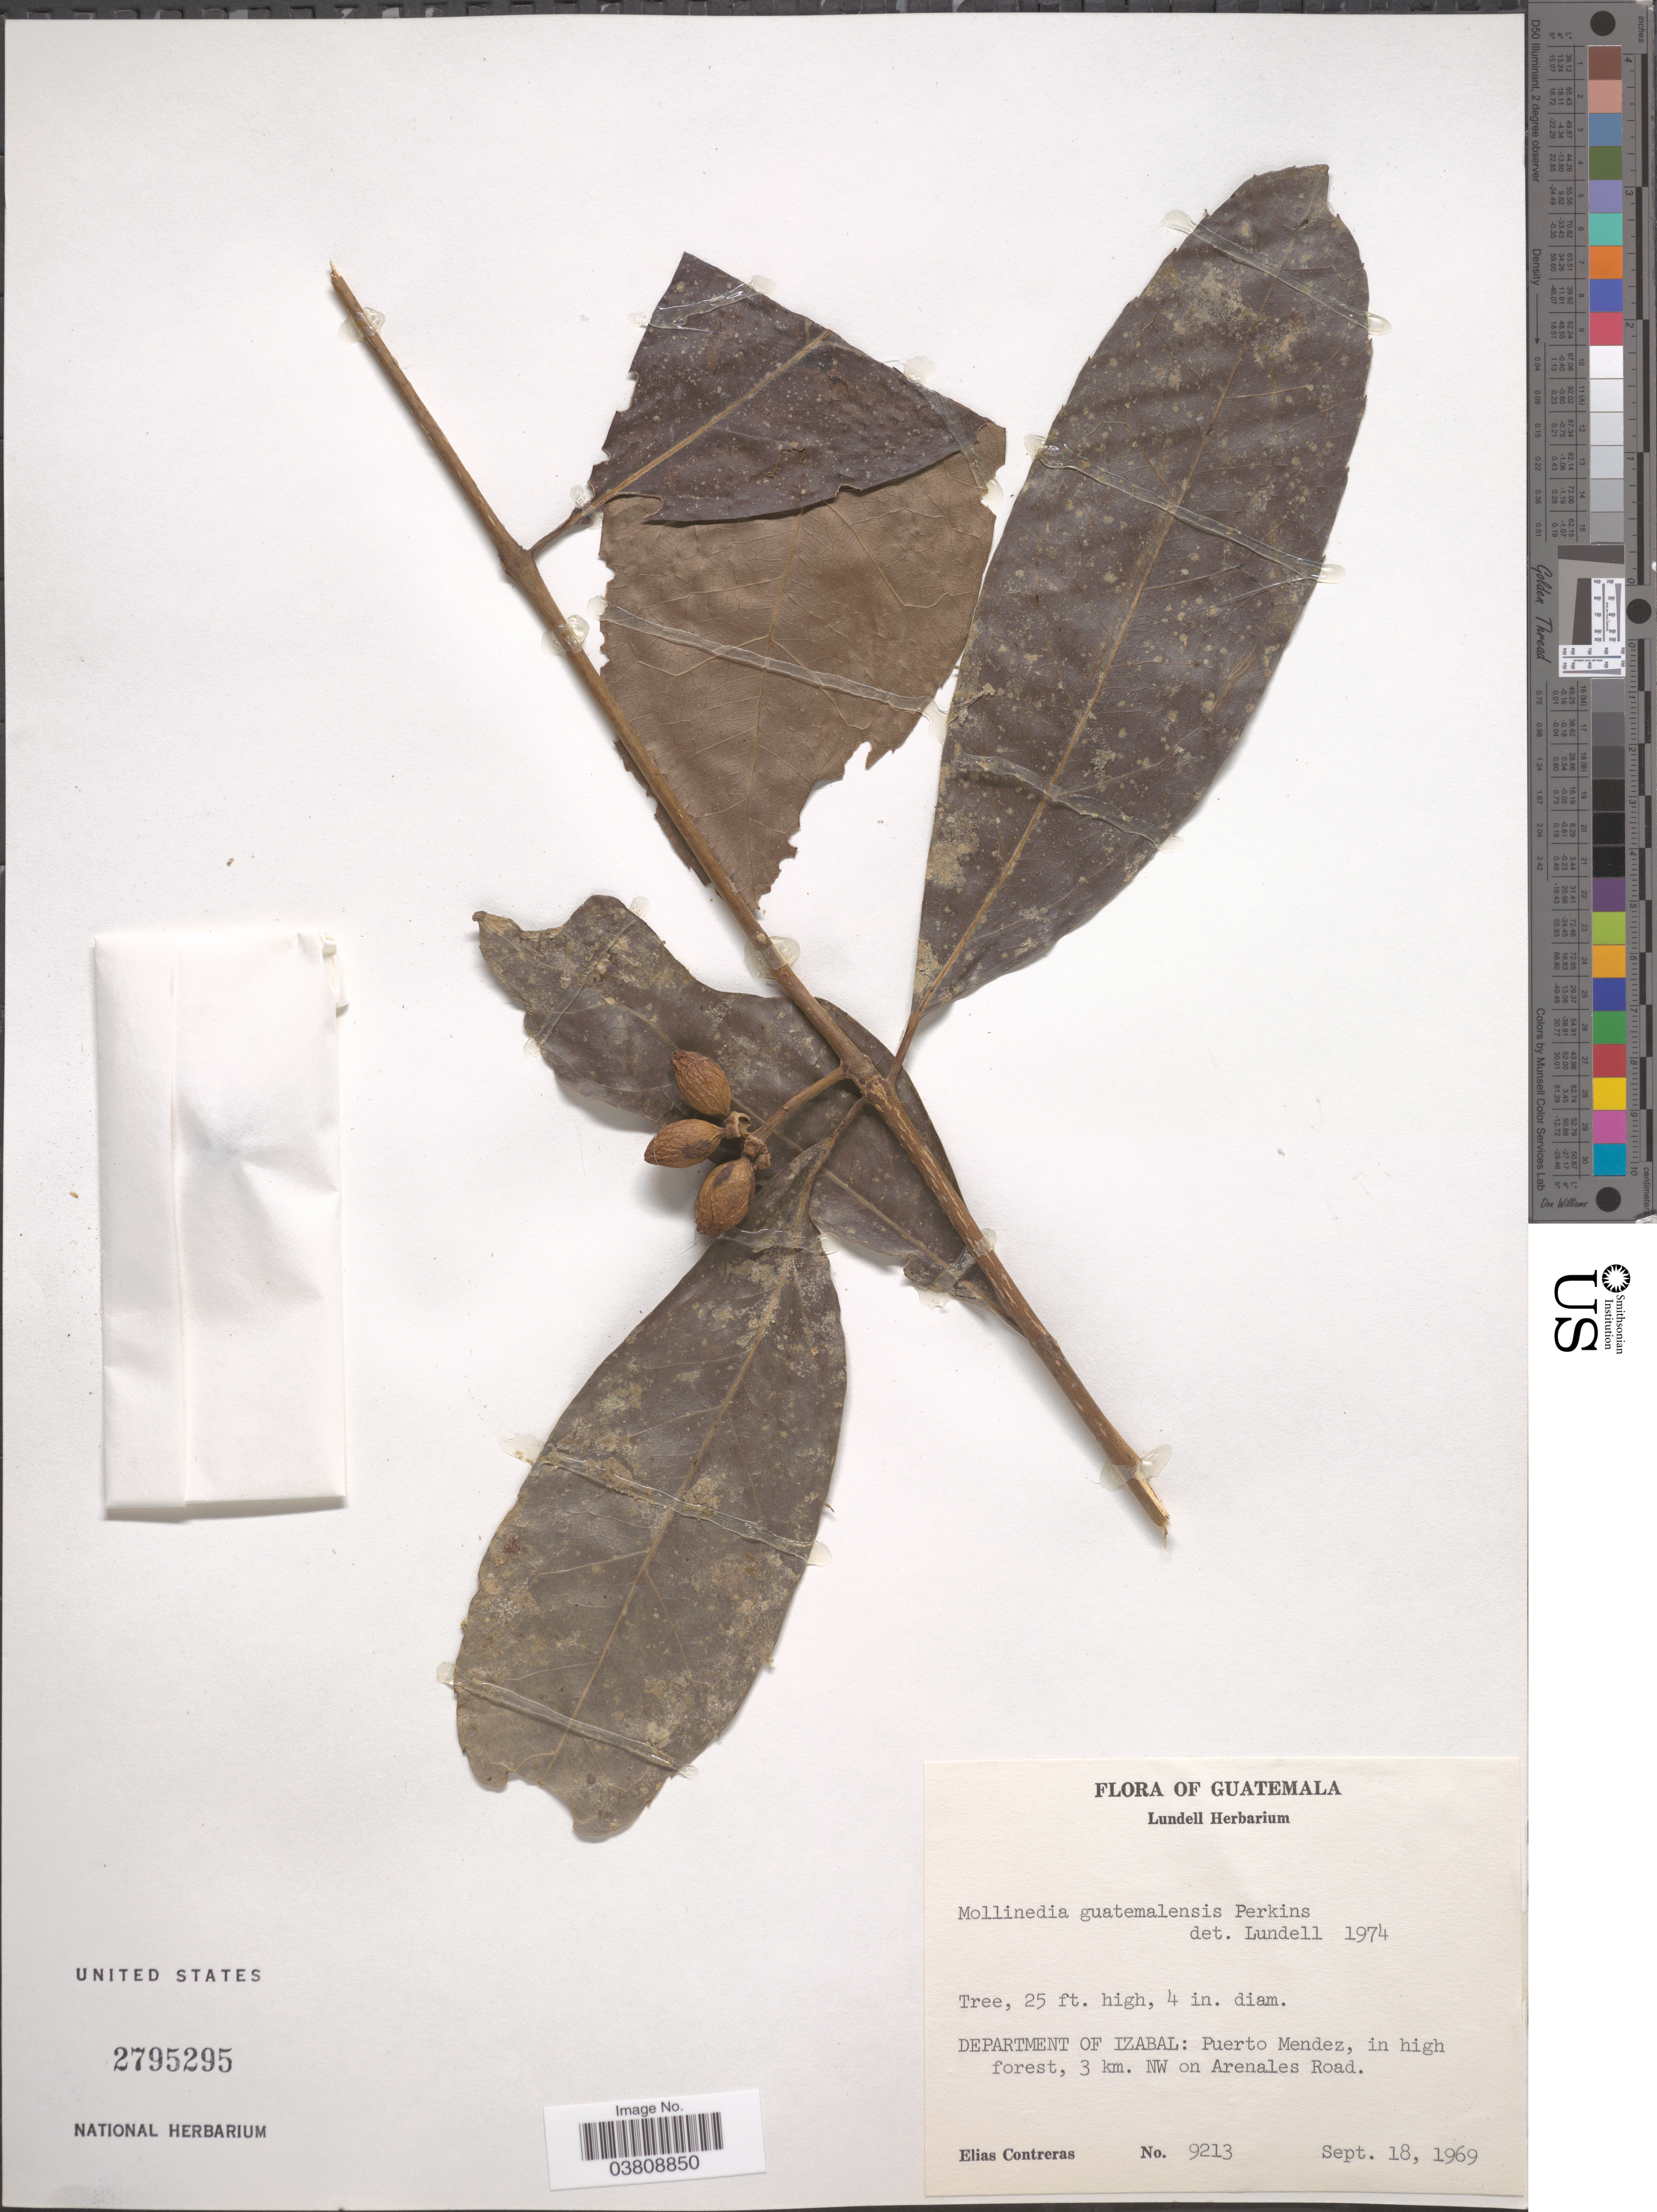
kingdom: Plantae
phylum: Tracheophyta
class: Magnoliopsida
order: Laurales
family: Monimiaceae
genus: Mollinedia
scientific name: Mollinedia guatemalensis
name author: Perkins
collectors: E. Contreras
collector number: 9213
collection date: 1969-09-18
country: Guatemala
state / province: Izabal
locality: Department of Izabal: Puerto Mendez, in high forest, 3 km. NW on Arenales Road.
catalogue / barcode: US 2795295